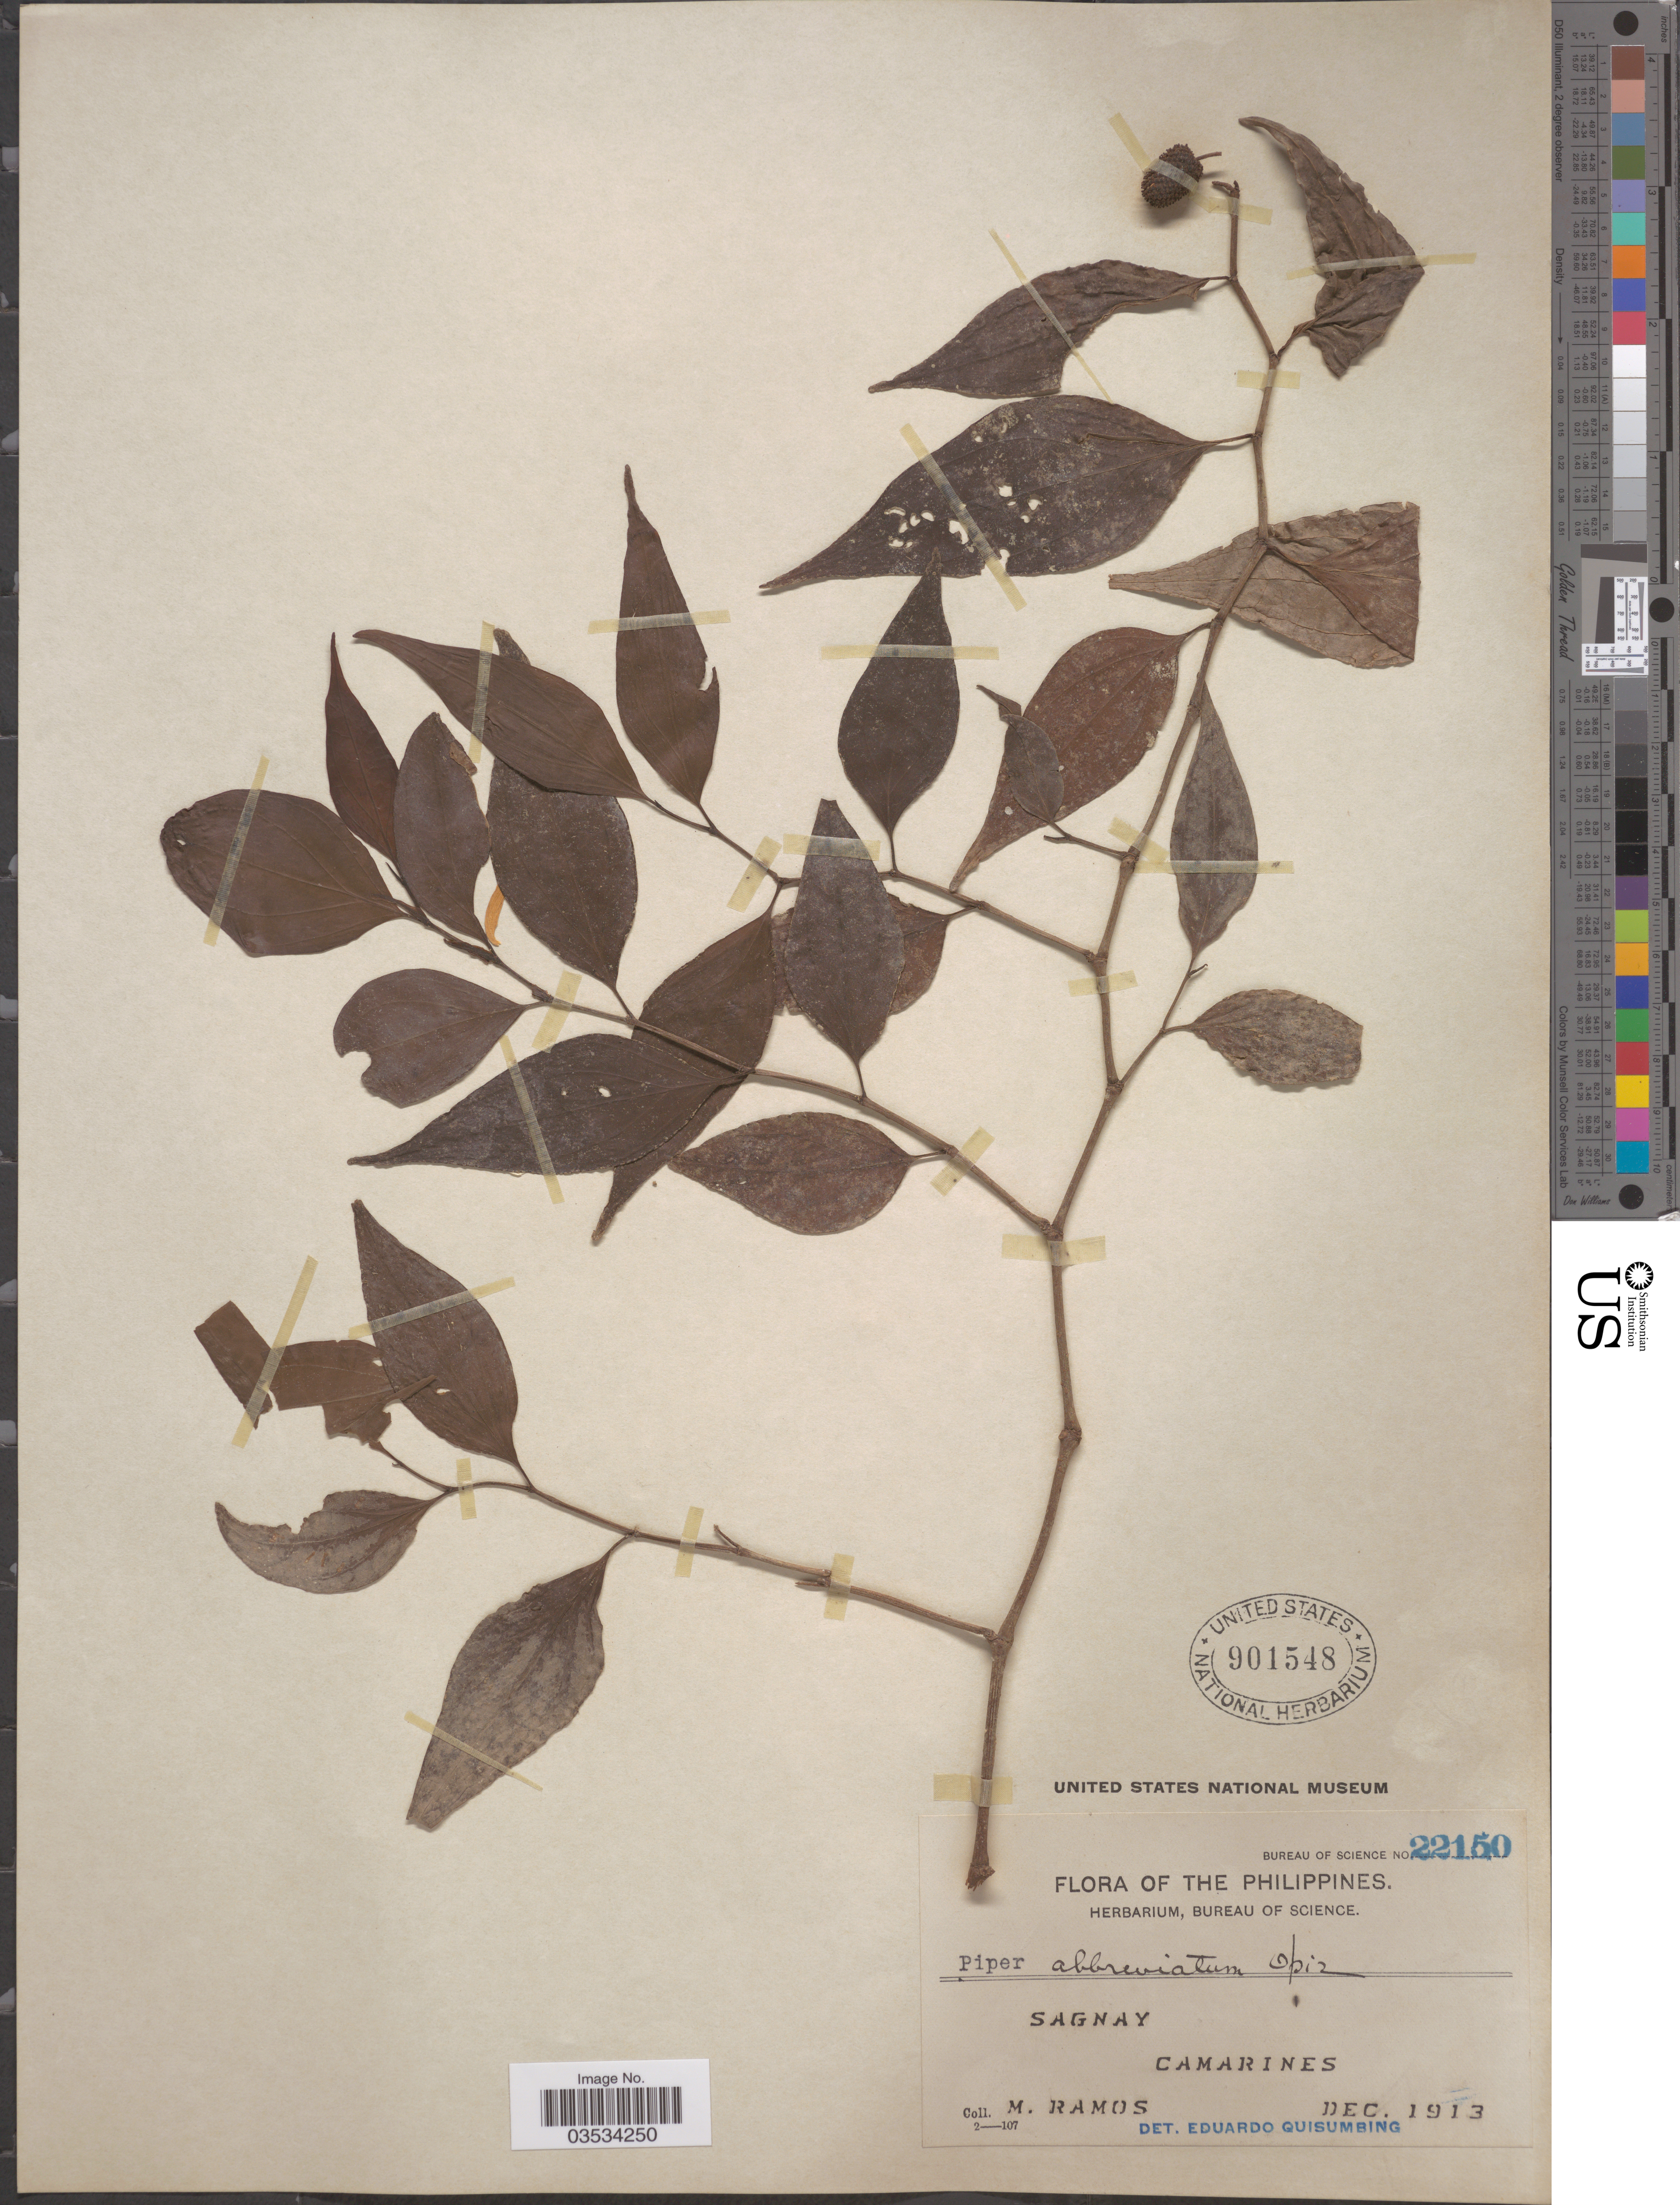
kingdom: Plantae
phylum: Tracheophyta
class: Magnoliopsida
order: Piperales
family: Piperaceae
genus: Piper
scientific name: Piper abbreviatum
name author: Opiz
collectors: M. Ramos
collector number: Bureau of Science 22150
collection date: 1913-12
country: Philippines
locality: Sagnay. Camarines.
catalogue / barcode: US 901548